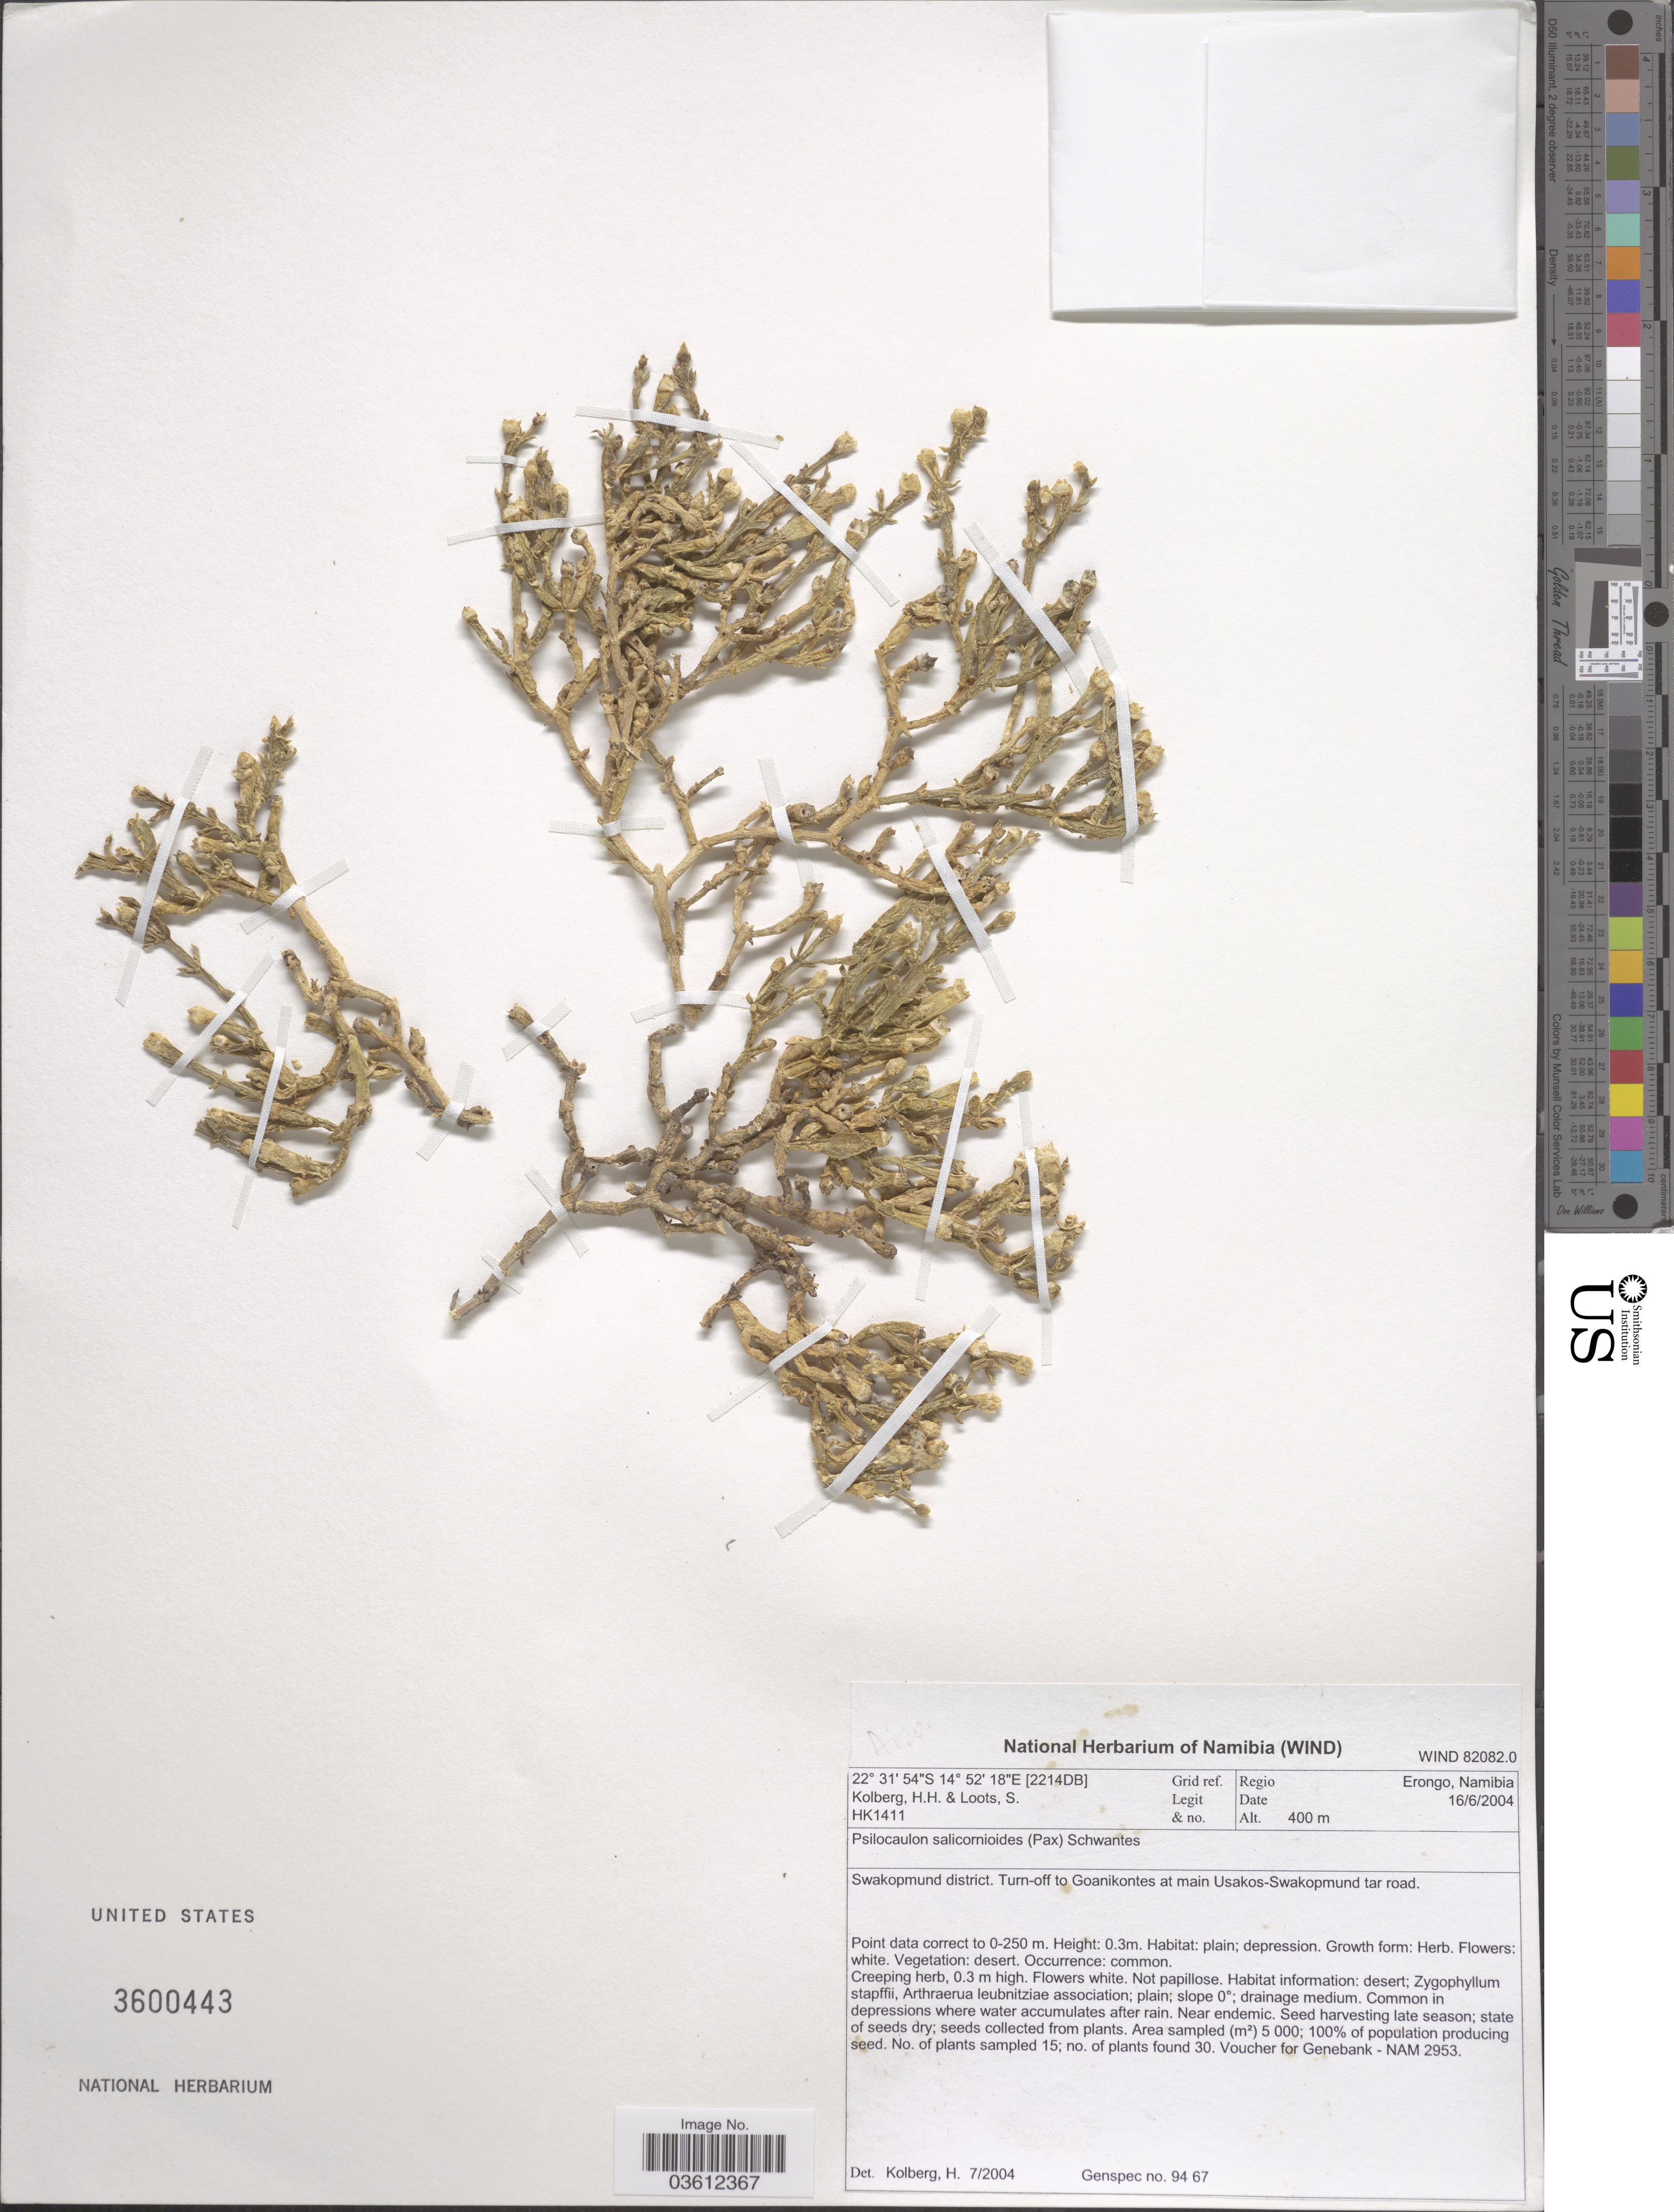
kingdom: Plantae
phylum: Tracheophyta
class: Magnoliopsida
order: Caryophyllales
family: Aizoaceae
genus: Mesembryanthemum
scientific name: Mesembryanthemum salicornioides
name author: Pax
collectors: H. H. Kolberg & S. Loots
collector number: HK1411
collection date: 2004-06-16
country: Namibia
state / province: Erongo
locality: Grid ref. [2214DB]. Regio Erongo. Swakopmund district. Turn-off to Goanikontes at main Usakos-Swakopmund tar road.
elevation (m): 400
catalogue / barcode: US 3600443